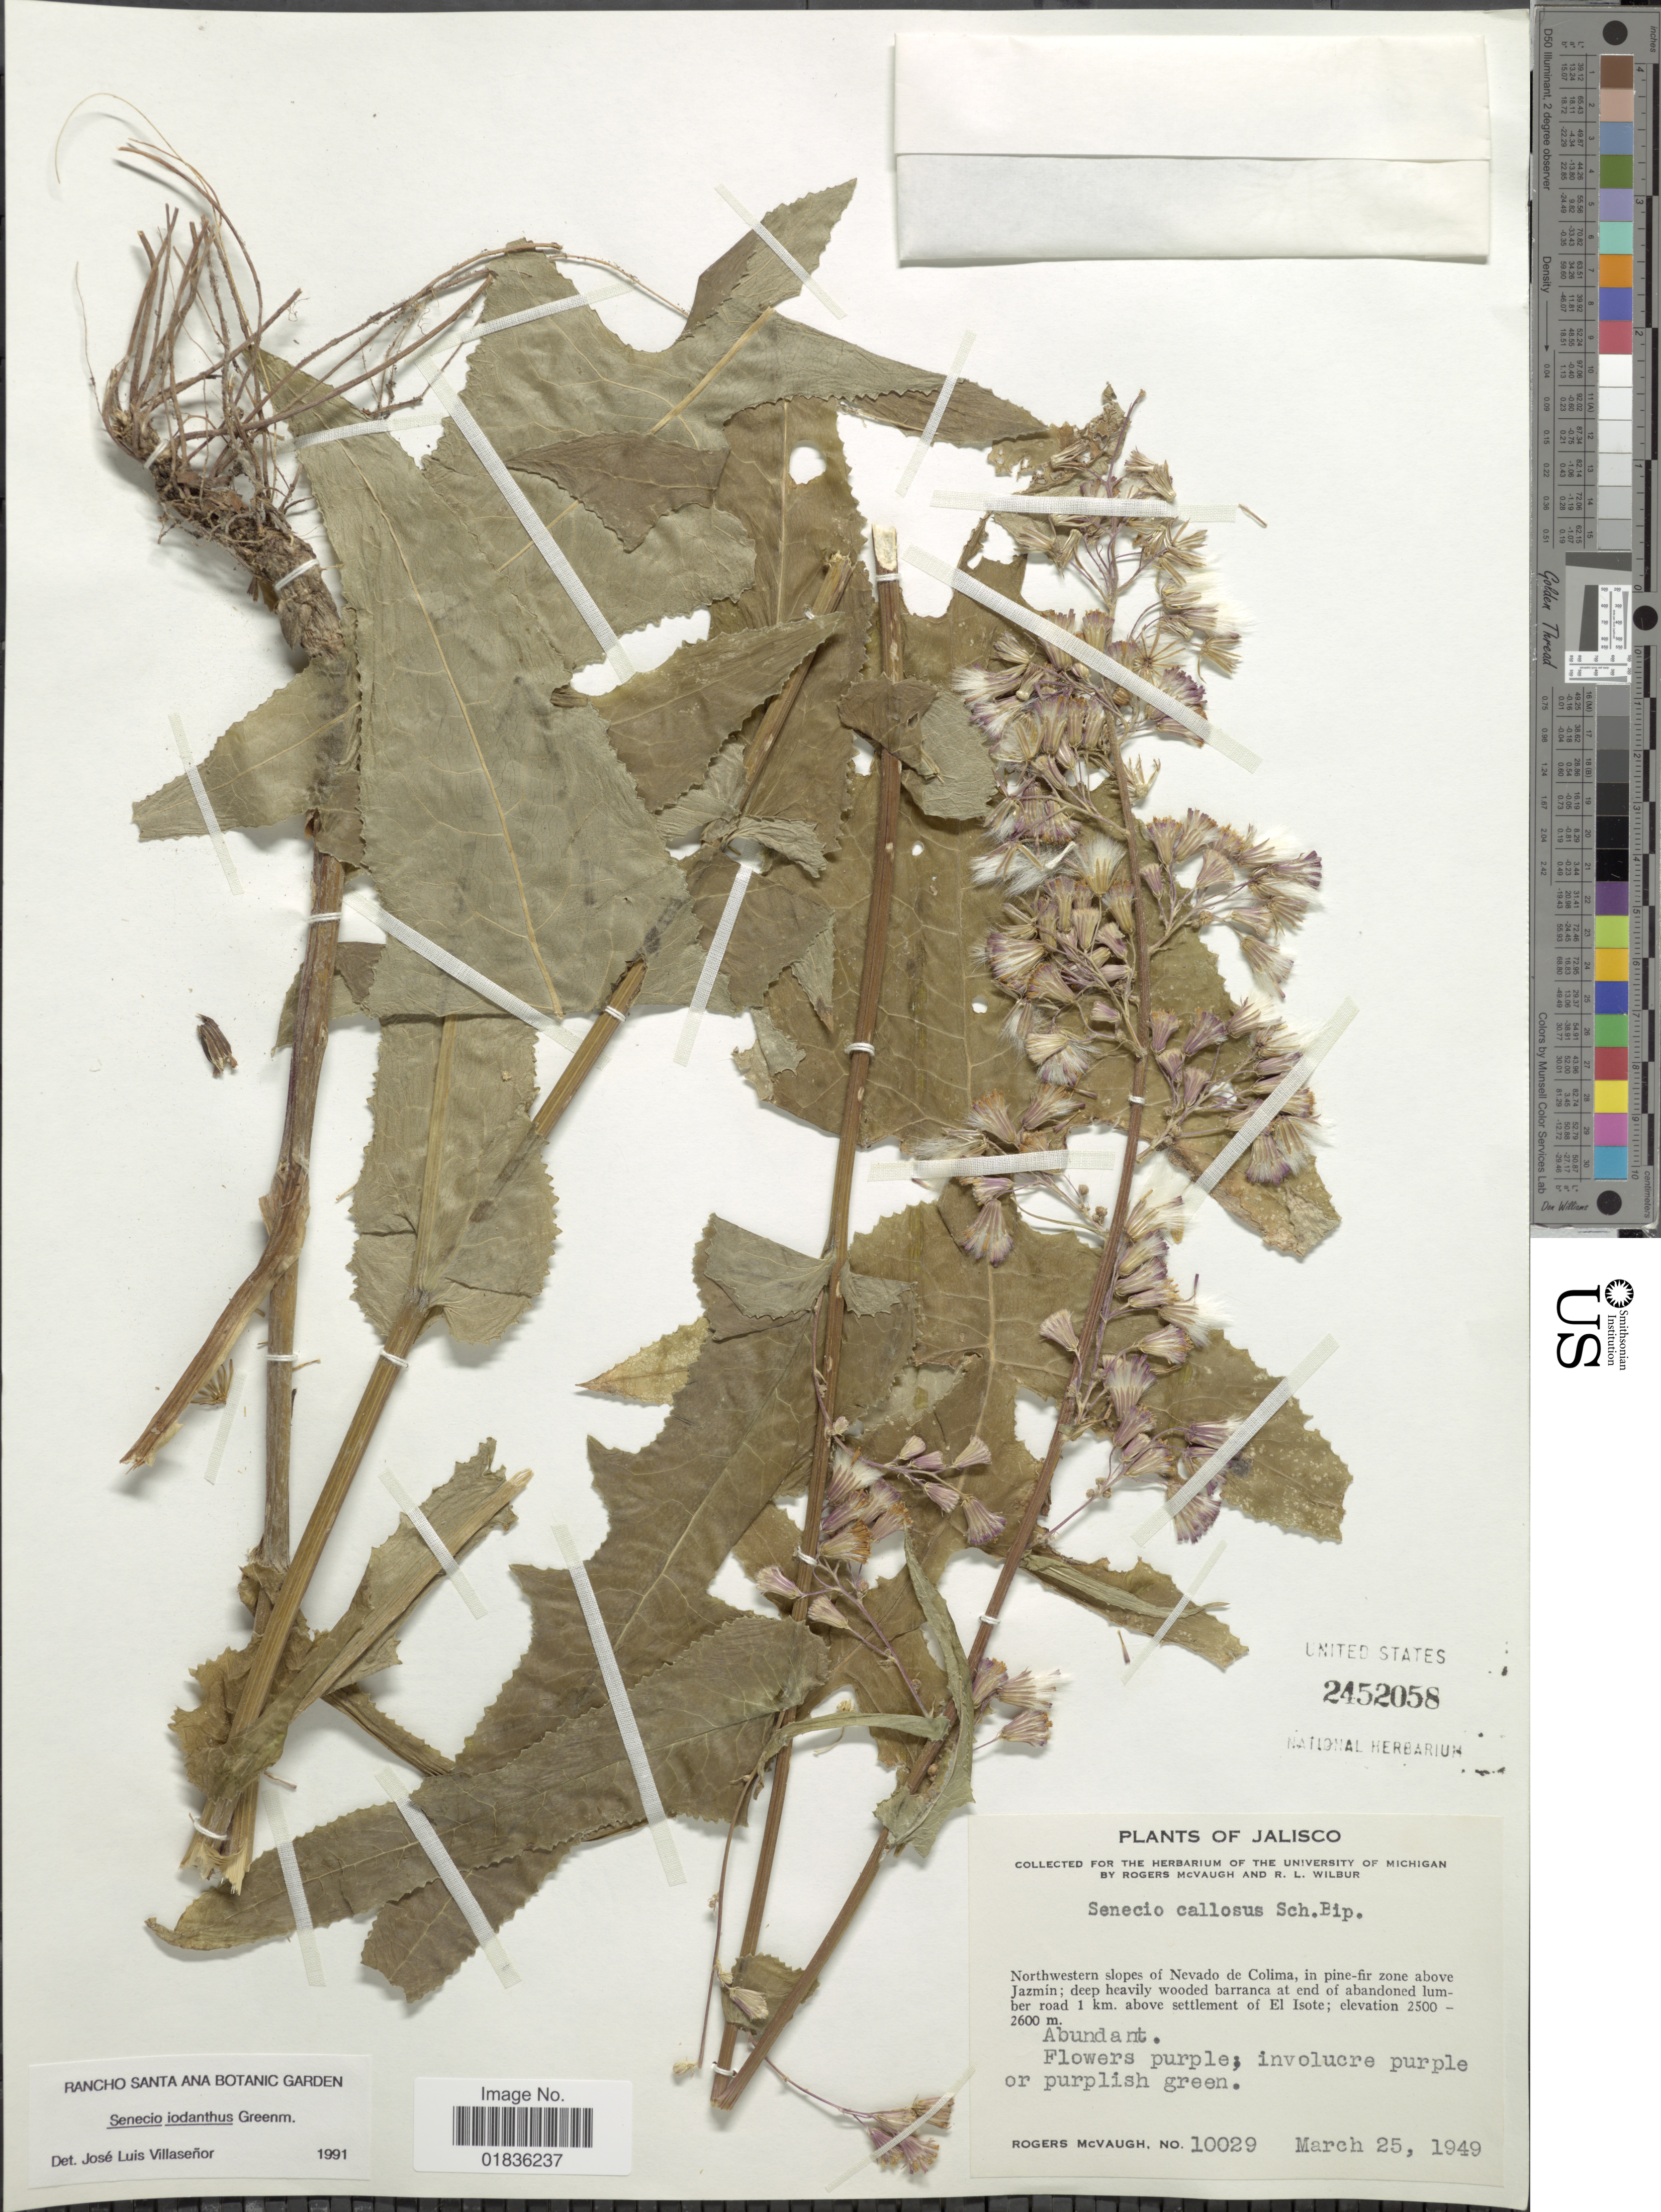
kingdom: Plantae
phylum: Tracheophyta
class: Magnoliopsida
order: Asterales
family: Asteraceae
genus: Senecio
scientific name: Senecio iodanthus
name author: Greenm.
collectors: R. McVaugh & R. L. Wilbur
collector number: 10029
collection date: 1949-03-25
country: Mexico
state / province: Jalisco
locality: Northwestern slopes of Nevado de Colima, in pine-fr zone above Jazmin; deep ravine heavily wooded barranca at end of abandoned lumber road 1 km. above settlement of El Isote.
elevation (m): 2500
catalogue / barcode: US 2452058